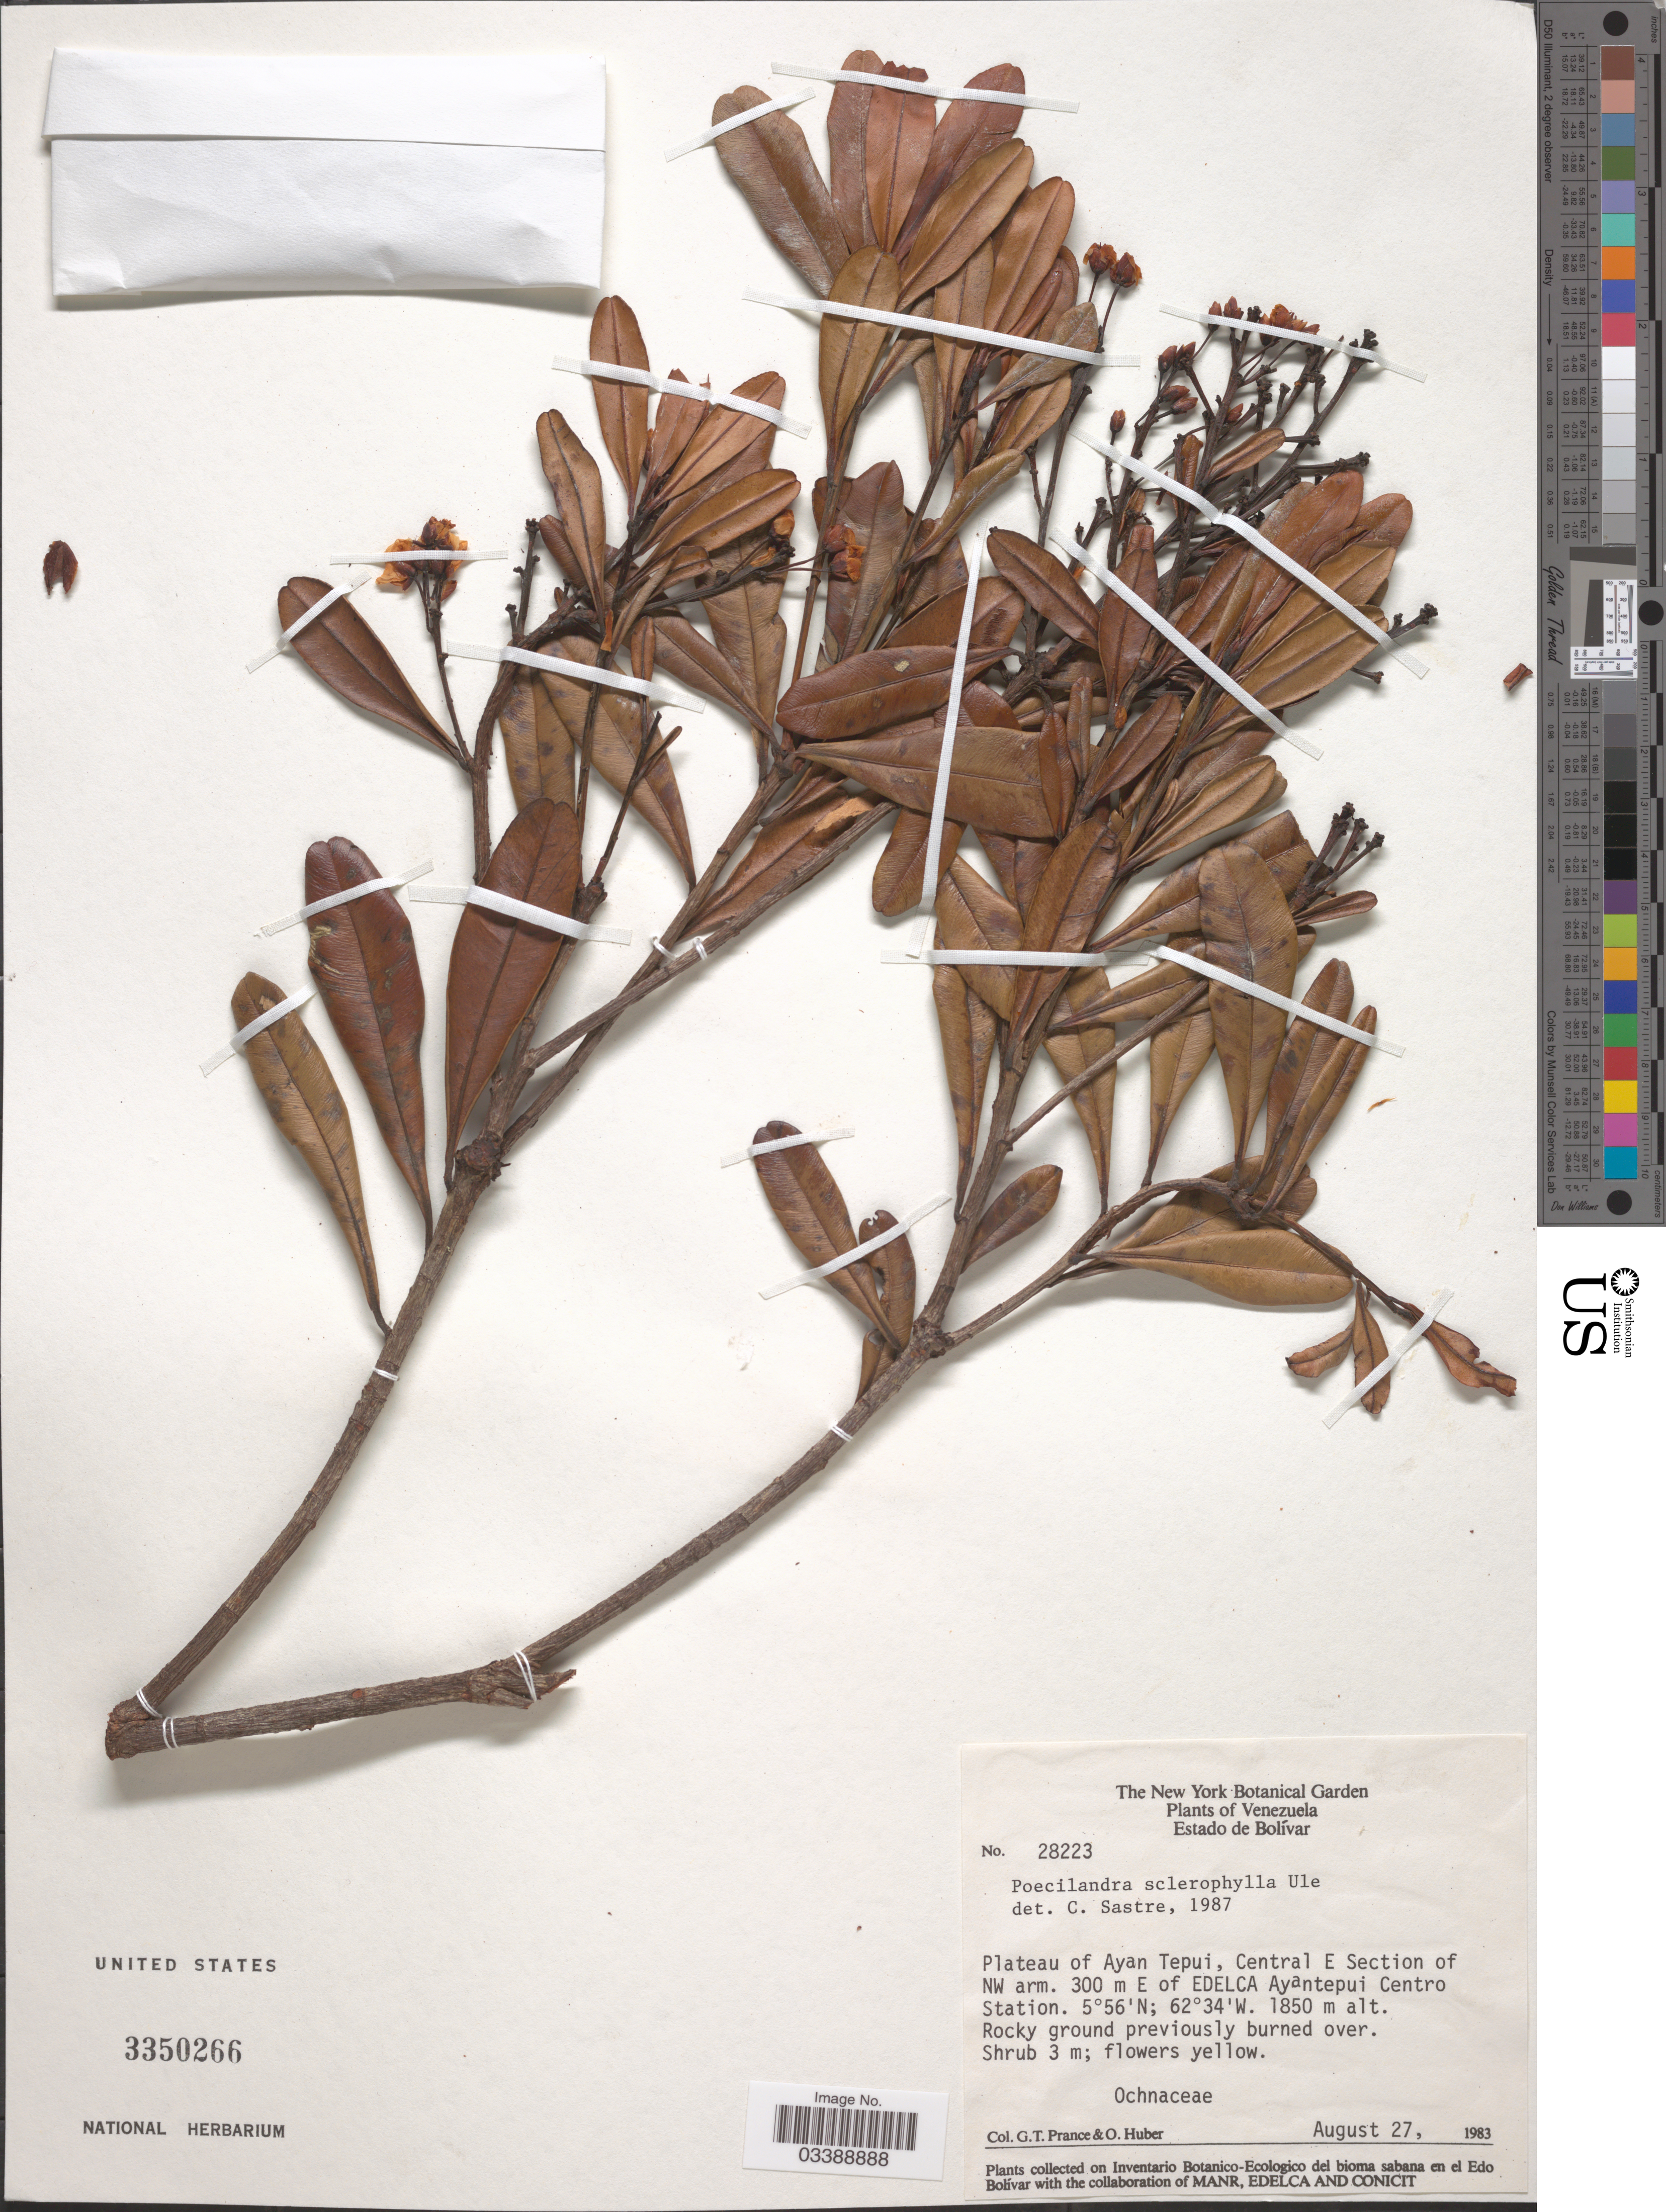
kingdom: Plantae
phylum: Tracheophyta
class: Magnoliopsida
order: Malpighiales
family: Ochnaceae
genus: Poecilandra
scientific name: Poecilandra sclerophylla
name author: Ule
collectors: G. T. Prance & O. Huber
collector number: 28223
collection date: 1983-08-27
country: Venezuela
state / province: Bolivar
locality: Plateau of Ayan Tepui, Central E Section of NW arm. 300 m E of Edelca Ayantepui Centro Station.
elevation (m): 1850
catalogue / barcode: US 3350266